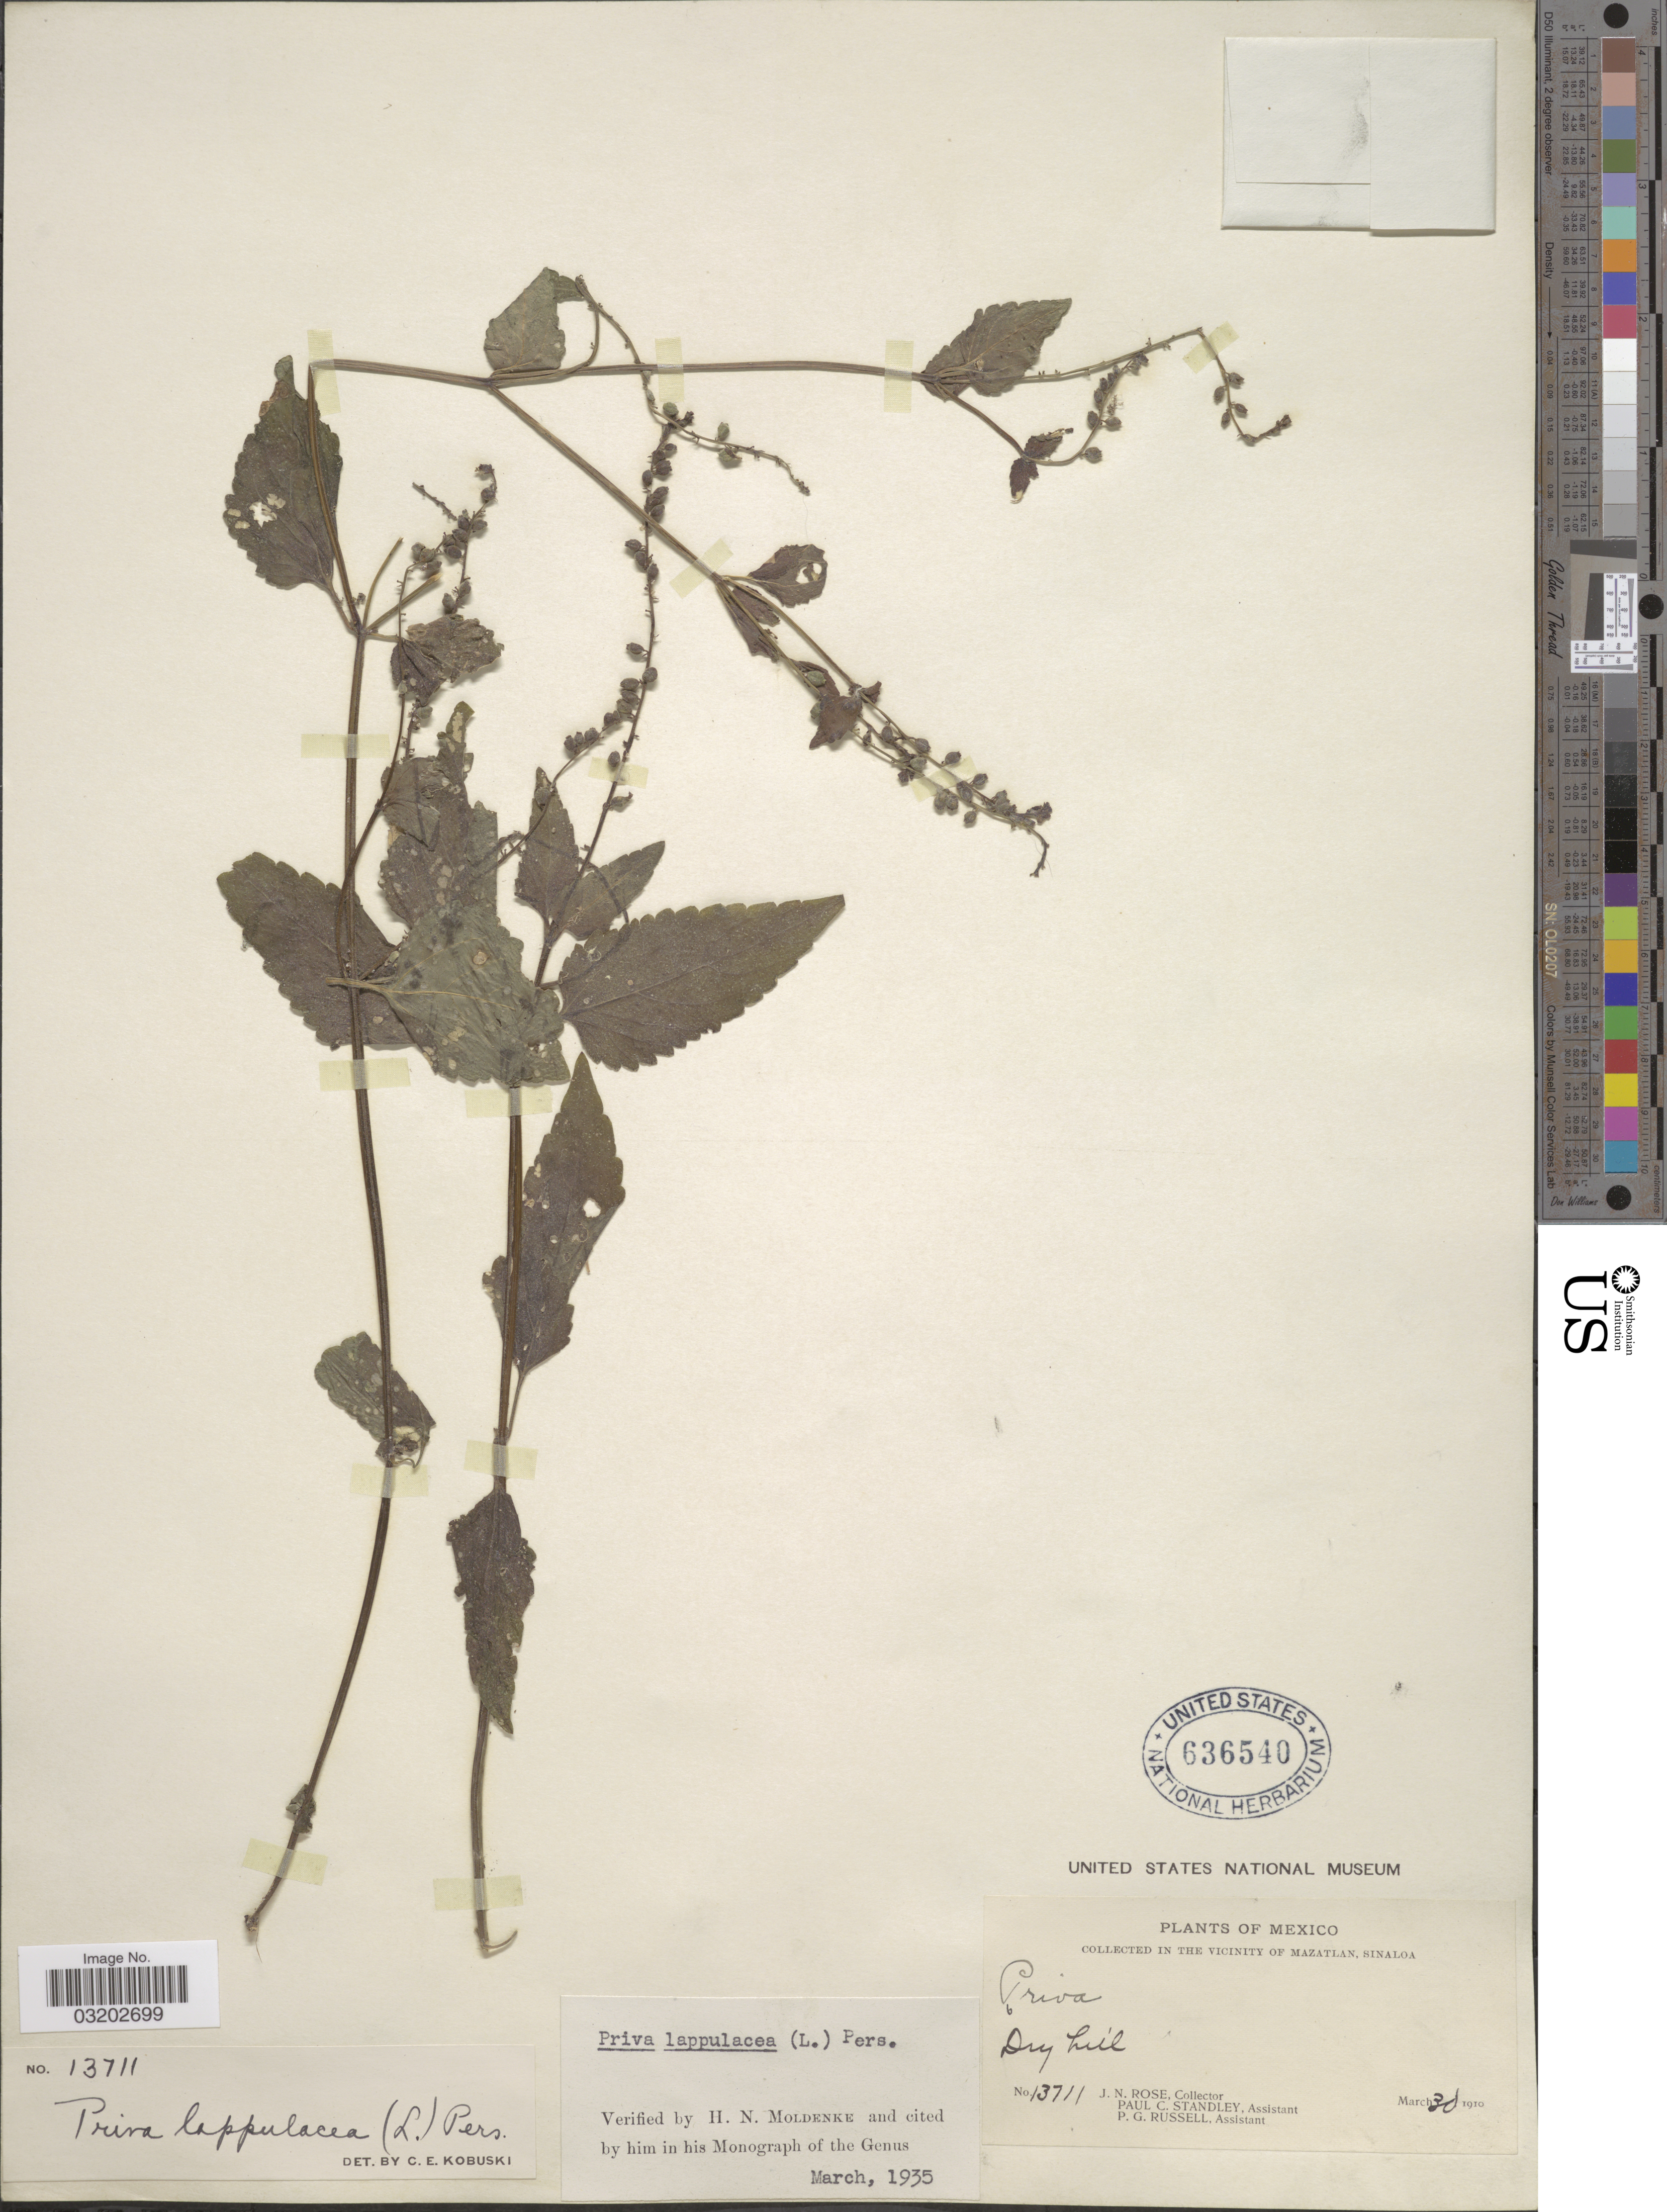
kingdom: Plantae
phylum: Tracheophyta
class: Magnoliopsida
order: Lamiales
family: Verbenaceae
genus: Priva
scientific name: Priva lappulacea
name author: (L.) Pers.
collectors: J. N. Rose, P. C. Standley & P. G. Russell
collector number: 13711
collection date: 1910-03-30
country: Mexico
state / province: Sinaloa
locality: In the Vicinity of Mazatlan.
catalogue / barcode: US 636540